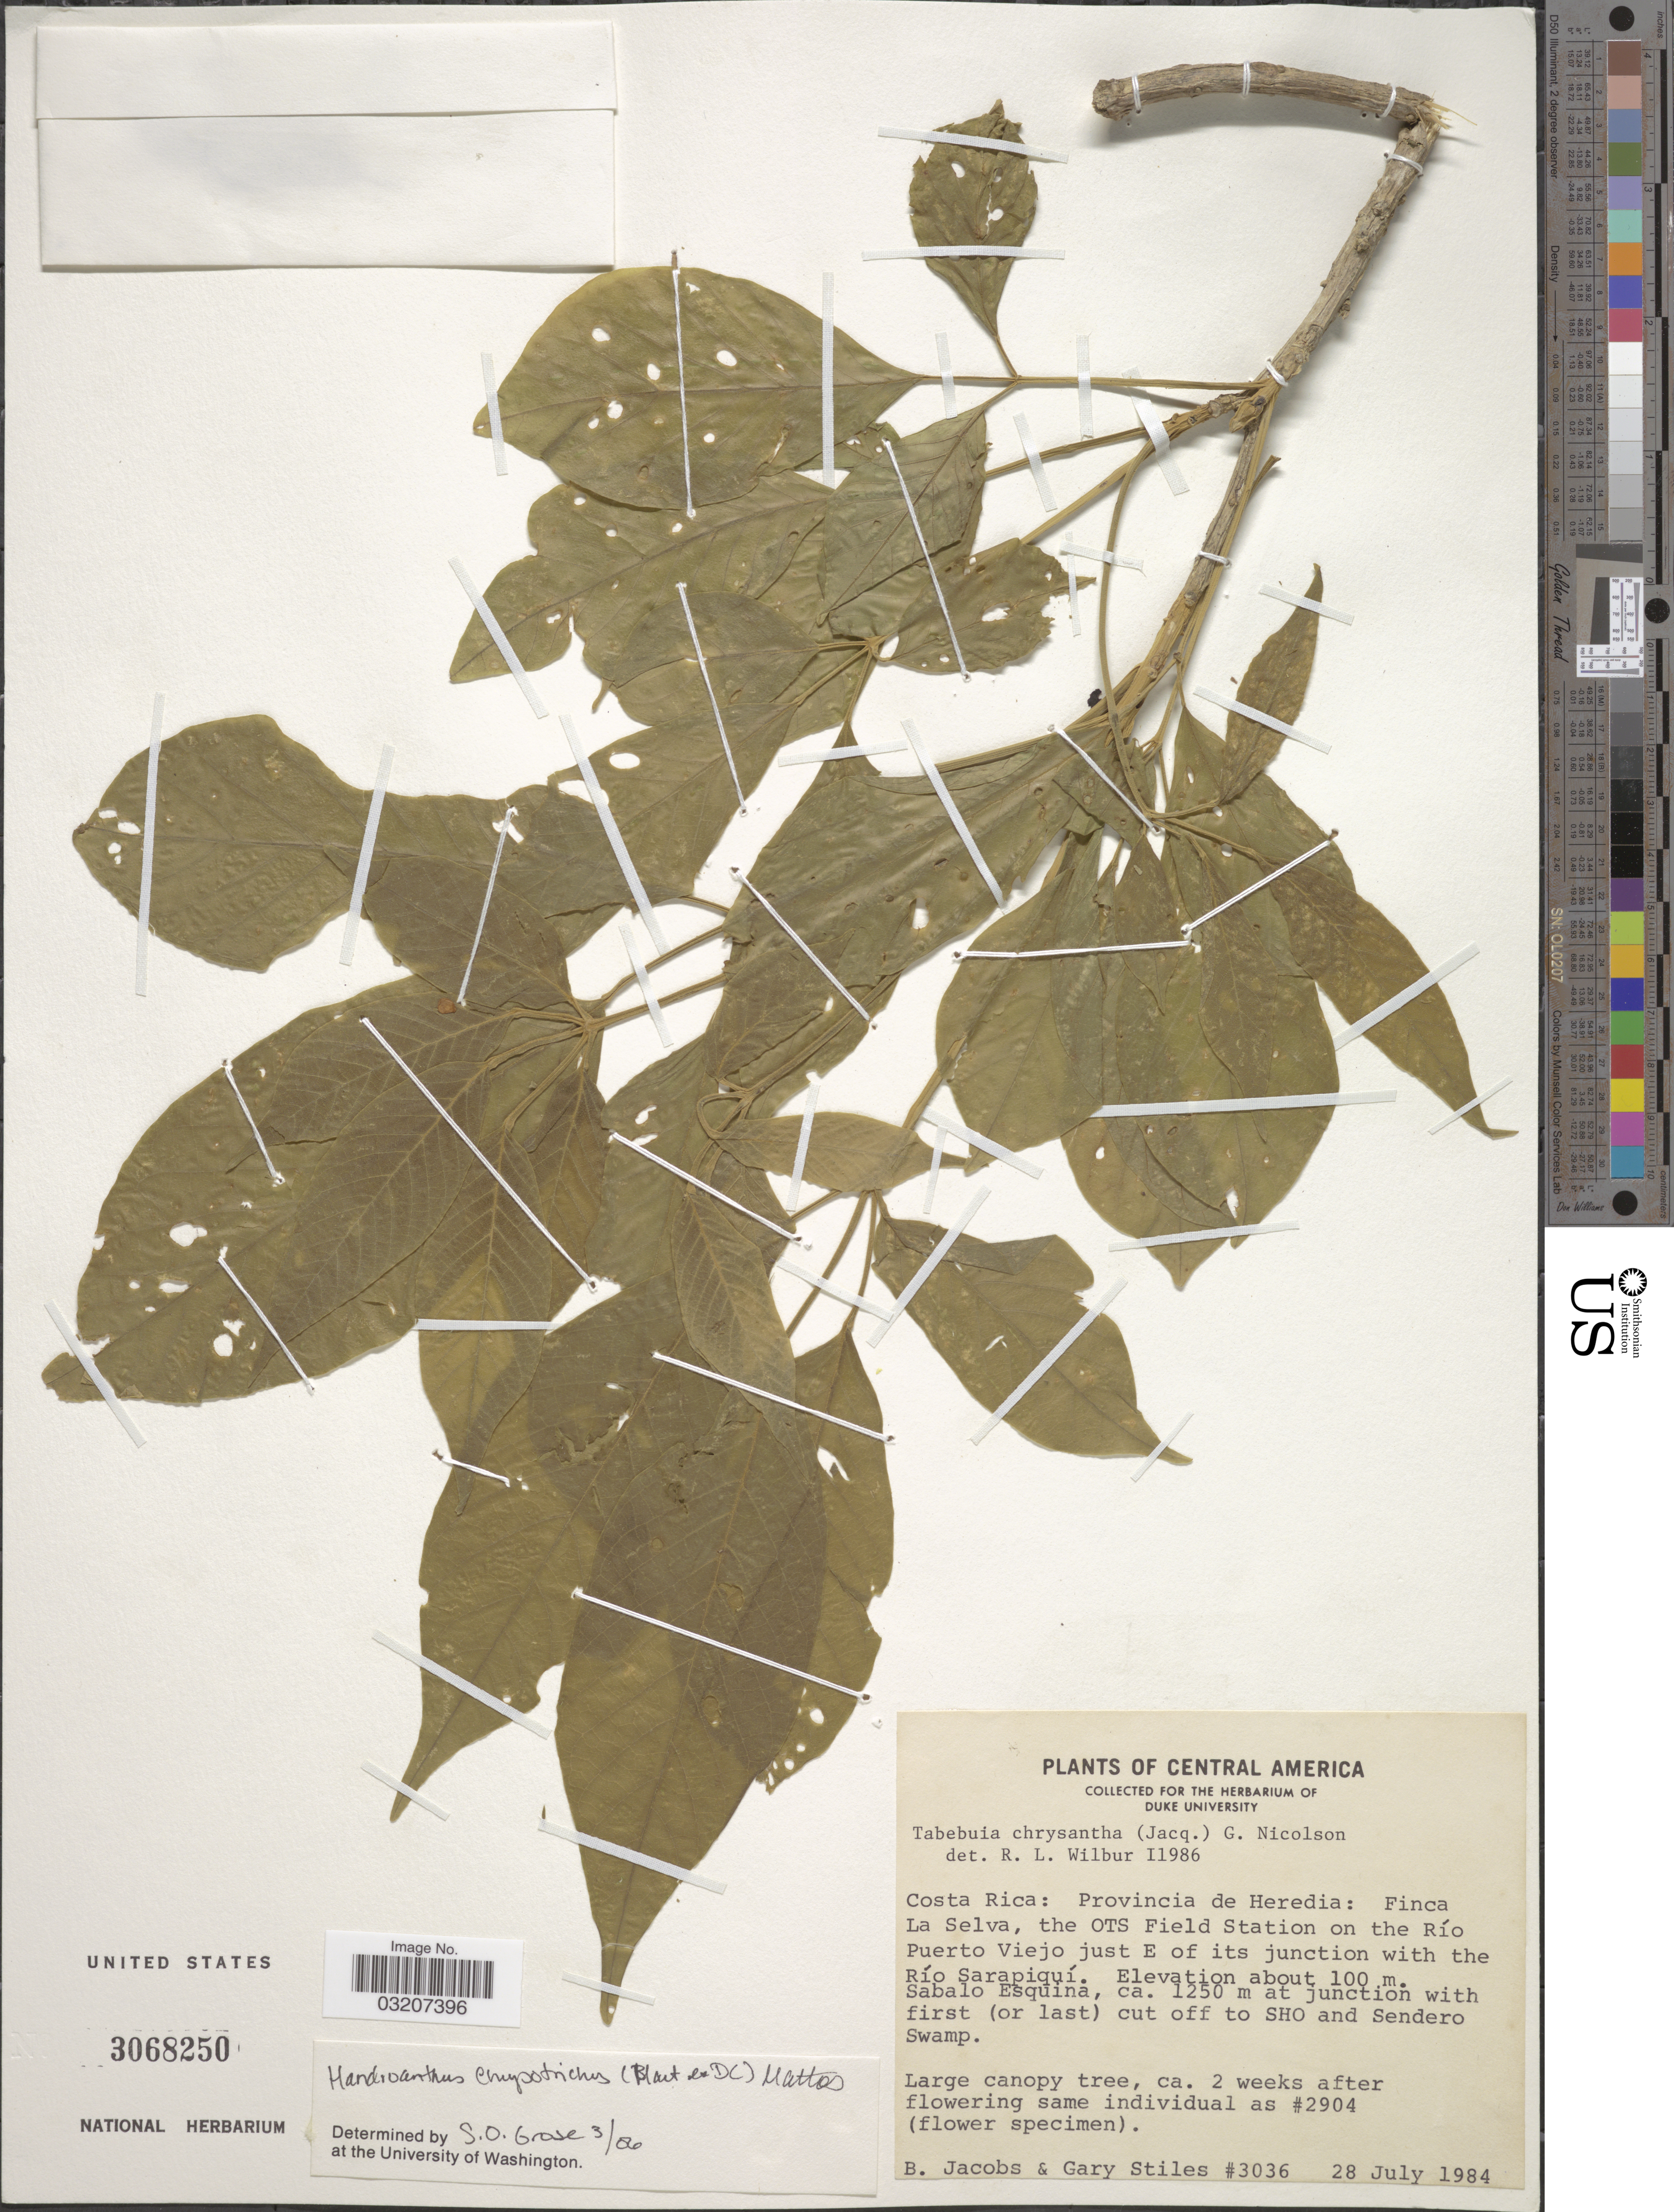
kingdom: Plantae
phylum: Tracheophyta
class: Magnoliopsida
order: Lamiales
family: Bignoniaceae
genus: Handroanthus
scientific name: Handroanthus chrysotrichus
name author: (Mart. ex A. DC.) Mattos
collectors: B. Jacobs & G. Stiles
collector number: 3036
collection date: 1984-07-28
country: Costa Rica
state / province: Heredia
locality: Finca La Selva, the OTS Field Station on the Río Puerto Viejo just E of its junction with the Río Sarapiquí, ca.1250 m at junction with first (or last) cut off to SHO and Sendero Swamp.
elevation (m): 100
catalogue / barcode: US 3068250